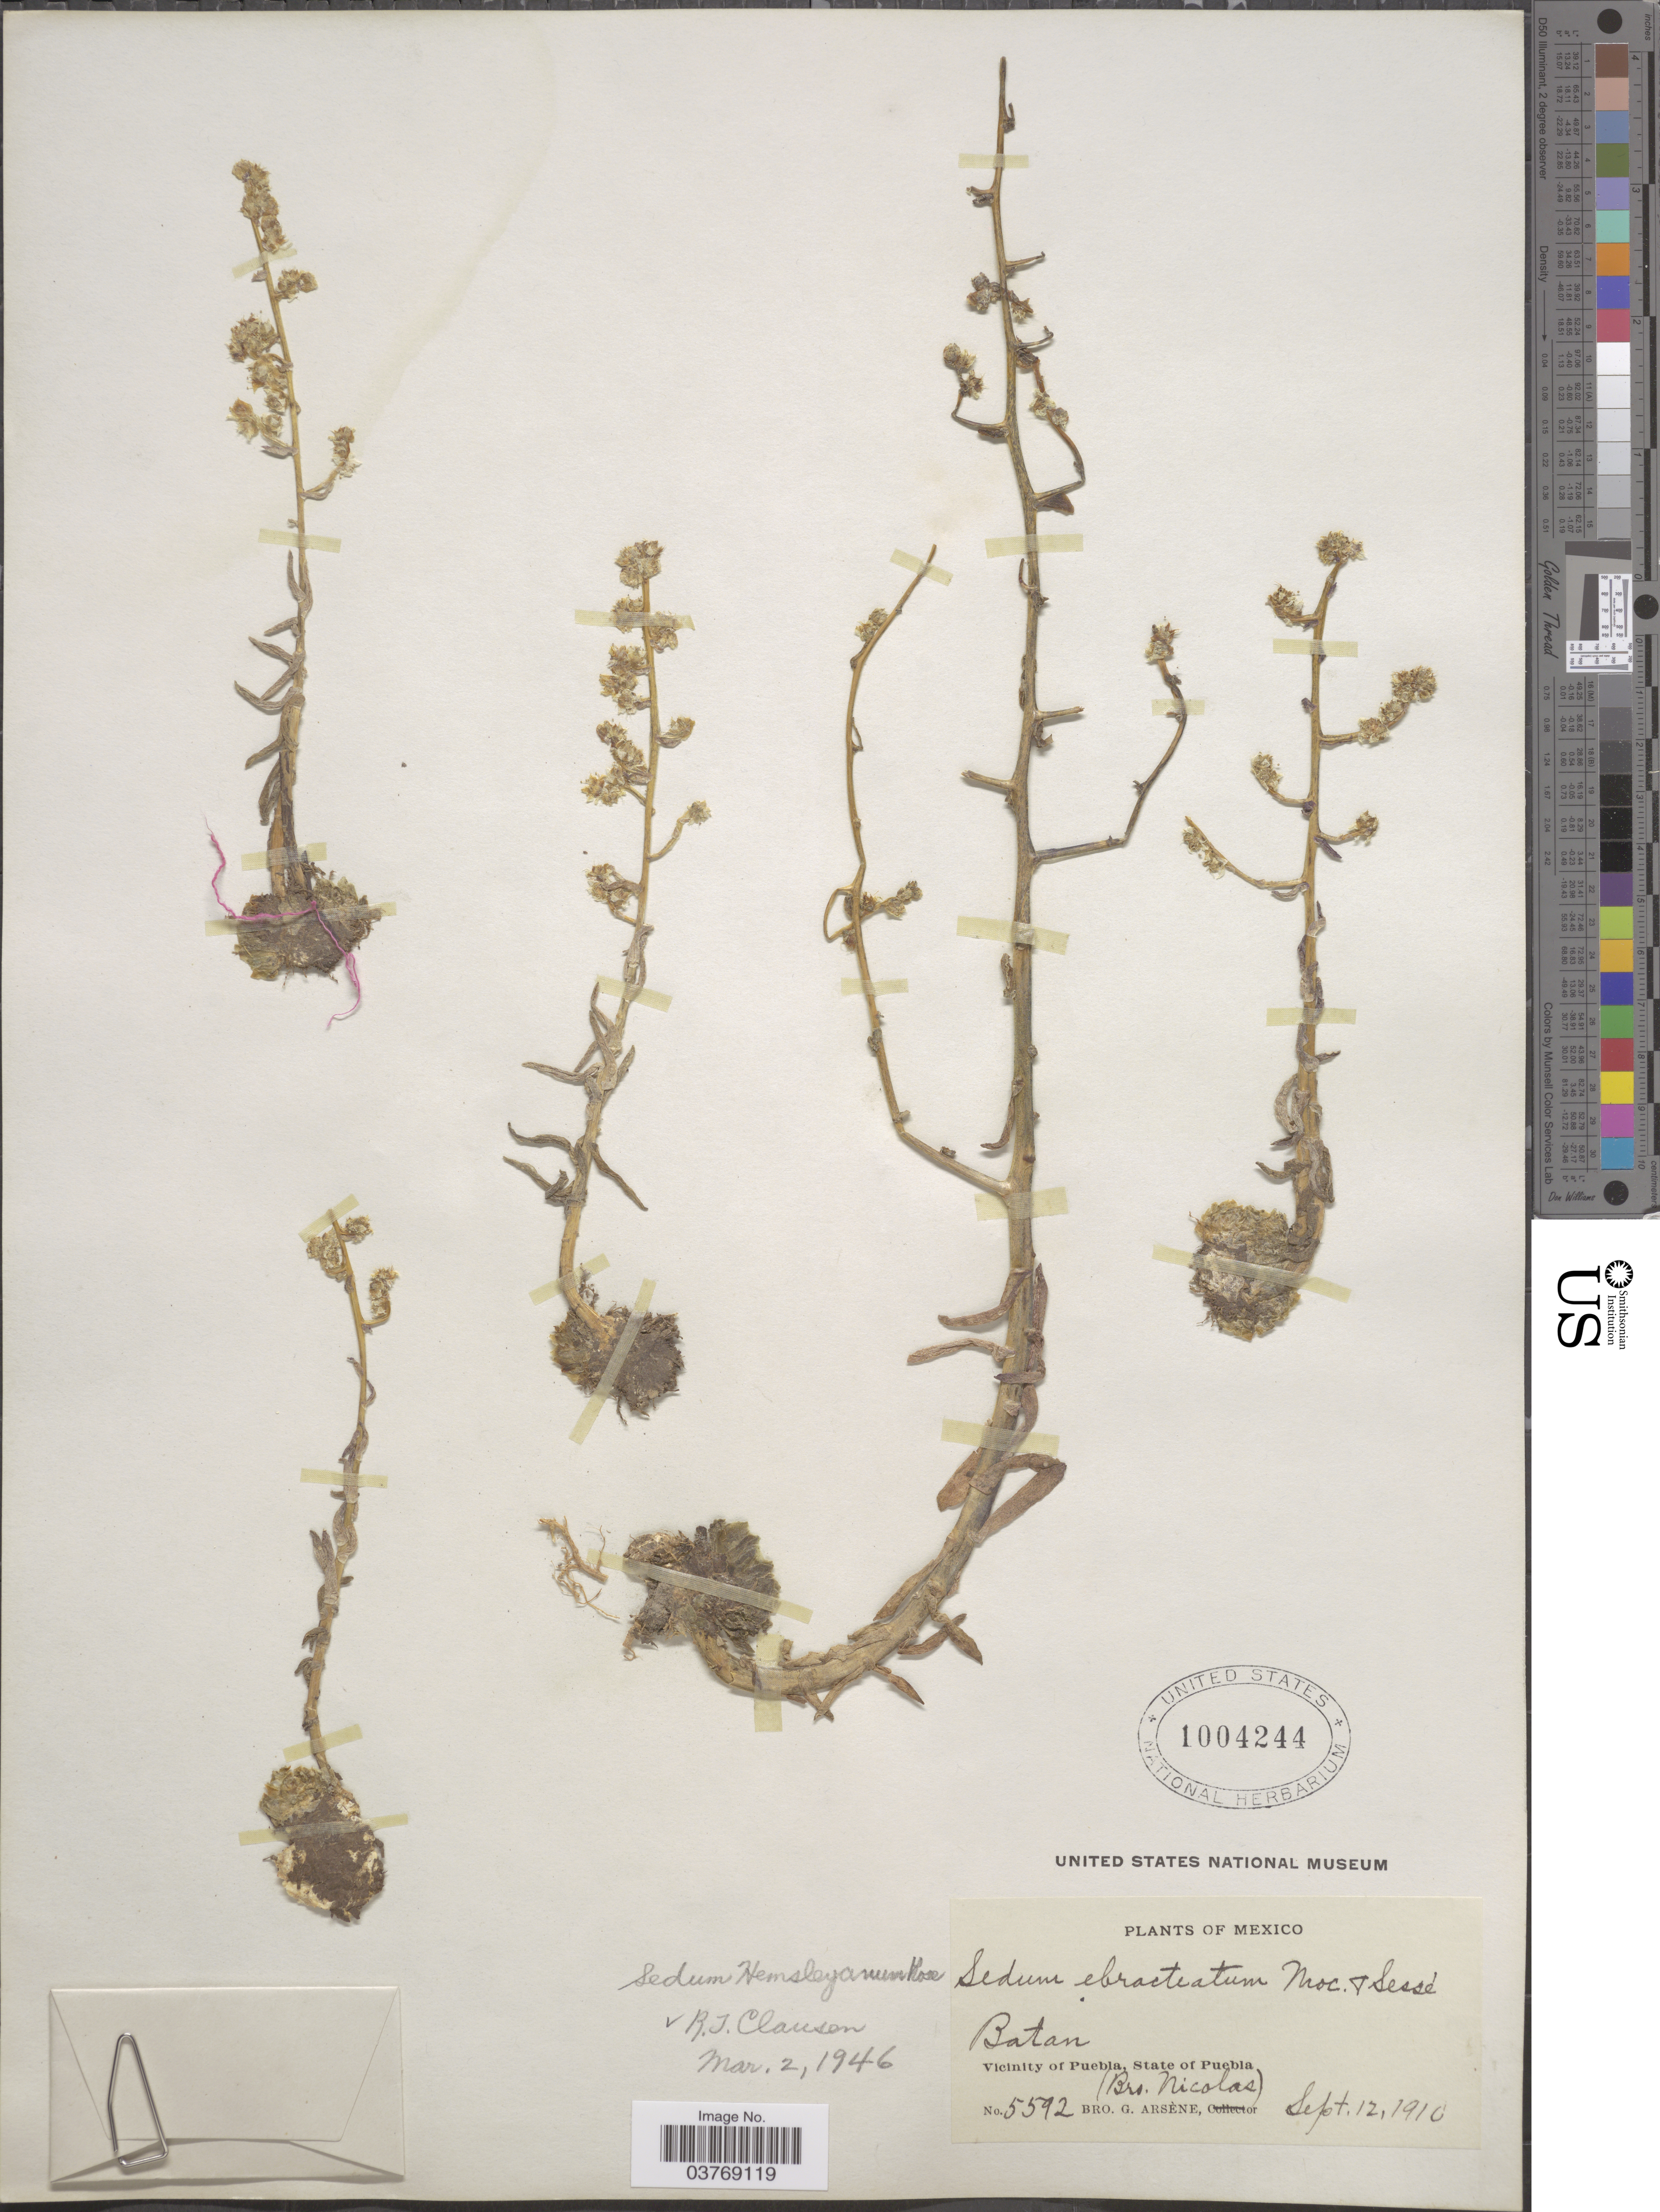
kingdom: Plantae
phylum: Tracheophyta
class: Magnoliopsida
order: Saxifragales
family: Crassulaceae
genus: Sedum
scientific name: Sedum hemsleyanum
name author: Rose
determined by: Strong, Mark T., (BOT), Smithsonian Institution - National Museum of Natural History (UNITED STATES)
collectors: Bro. G. Arsène & Bro. Nicolas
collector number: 5592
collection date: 1910-09-12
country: Mexico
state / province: Puebla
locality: Batan. Vicinity of Puebla.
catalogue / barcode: US 1004244